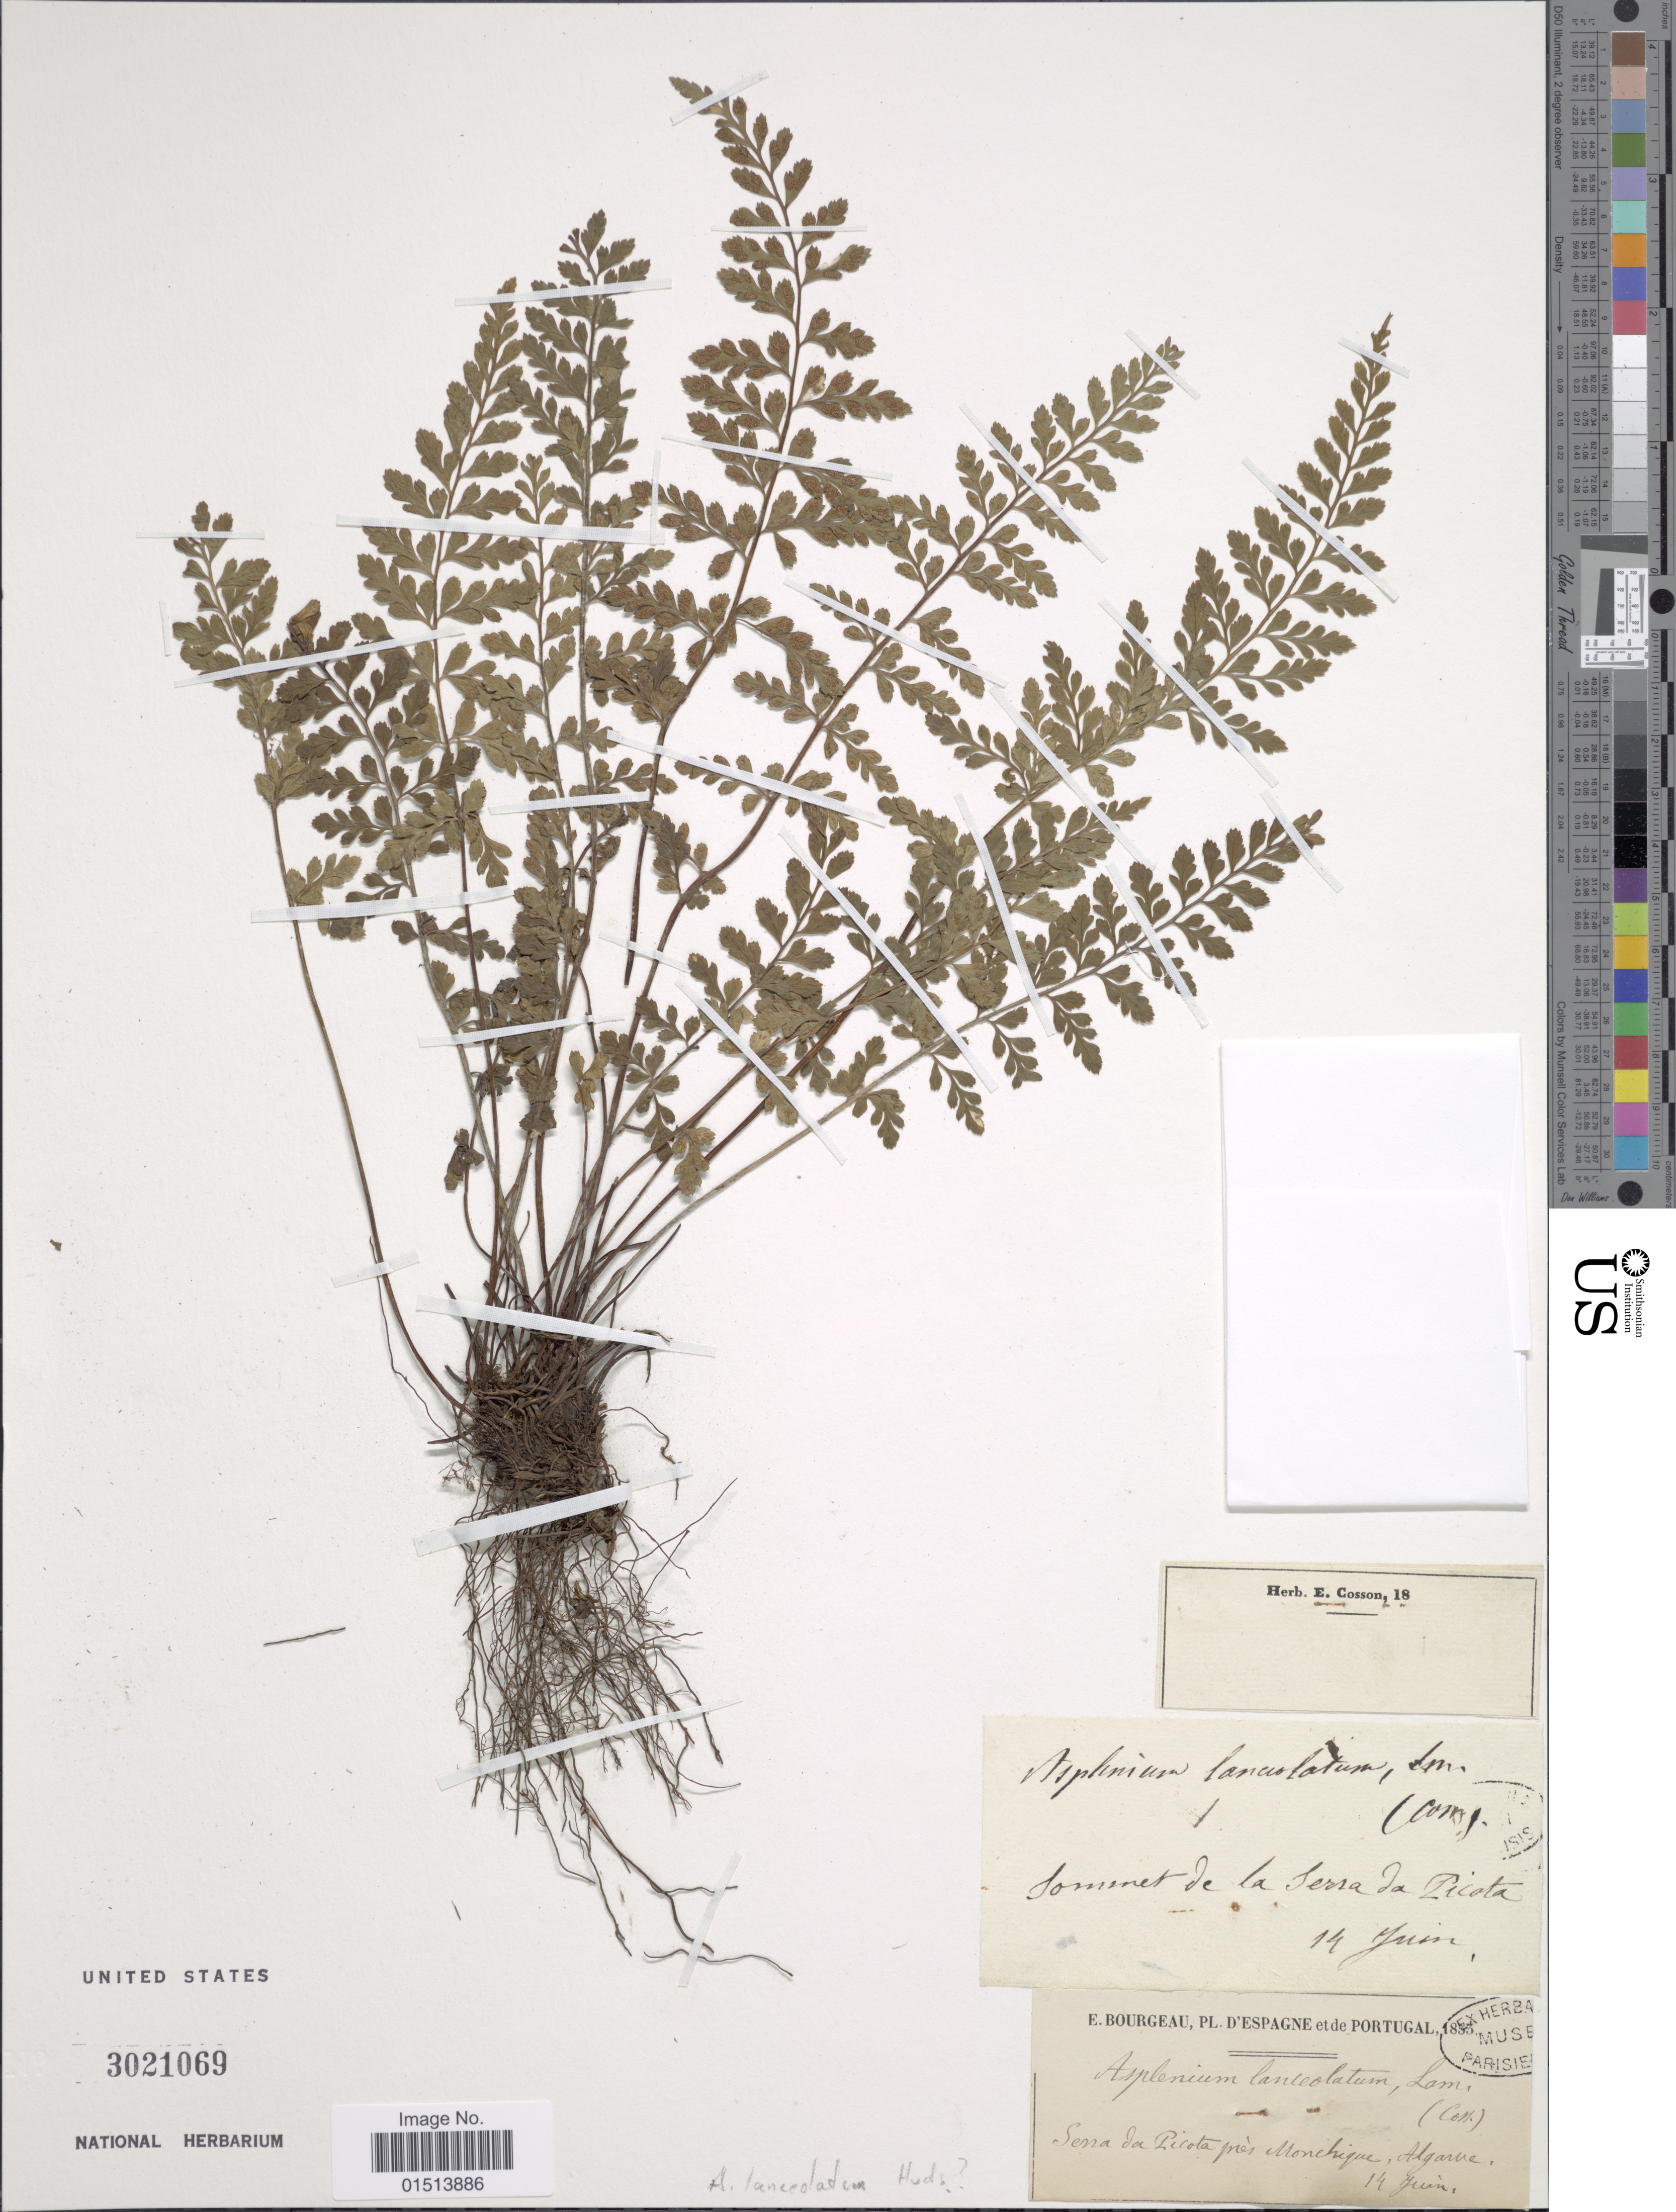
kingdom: Plantae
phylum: Tracheophyta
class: Polypodiopsida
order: Polypodiales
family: Aspleniaceae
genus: Asplenium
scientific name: Asplenium lanceolatum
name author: Huds.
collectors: E. Bourgeau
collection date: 1855-06-14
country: Portugal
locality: Pl. D'Espagne et de Portugal, Serra de la Picota pres Monchique, Algarve.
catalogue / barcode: US 3021069